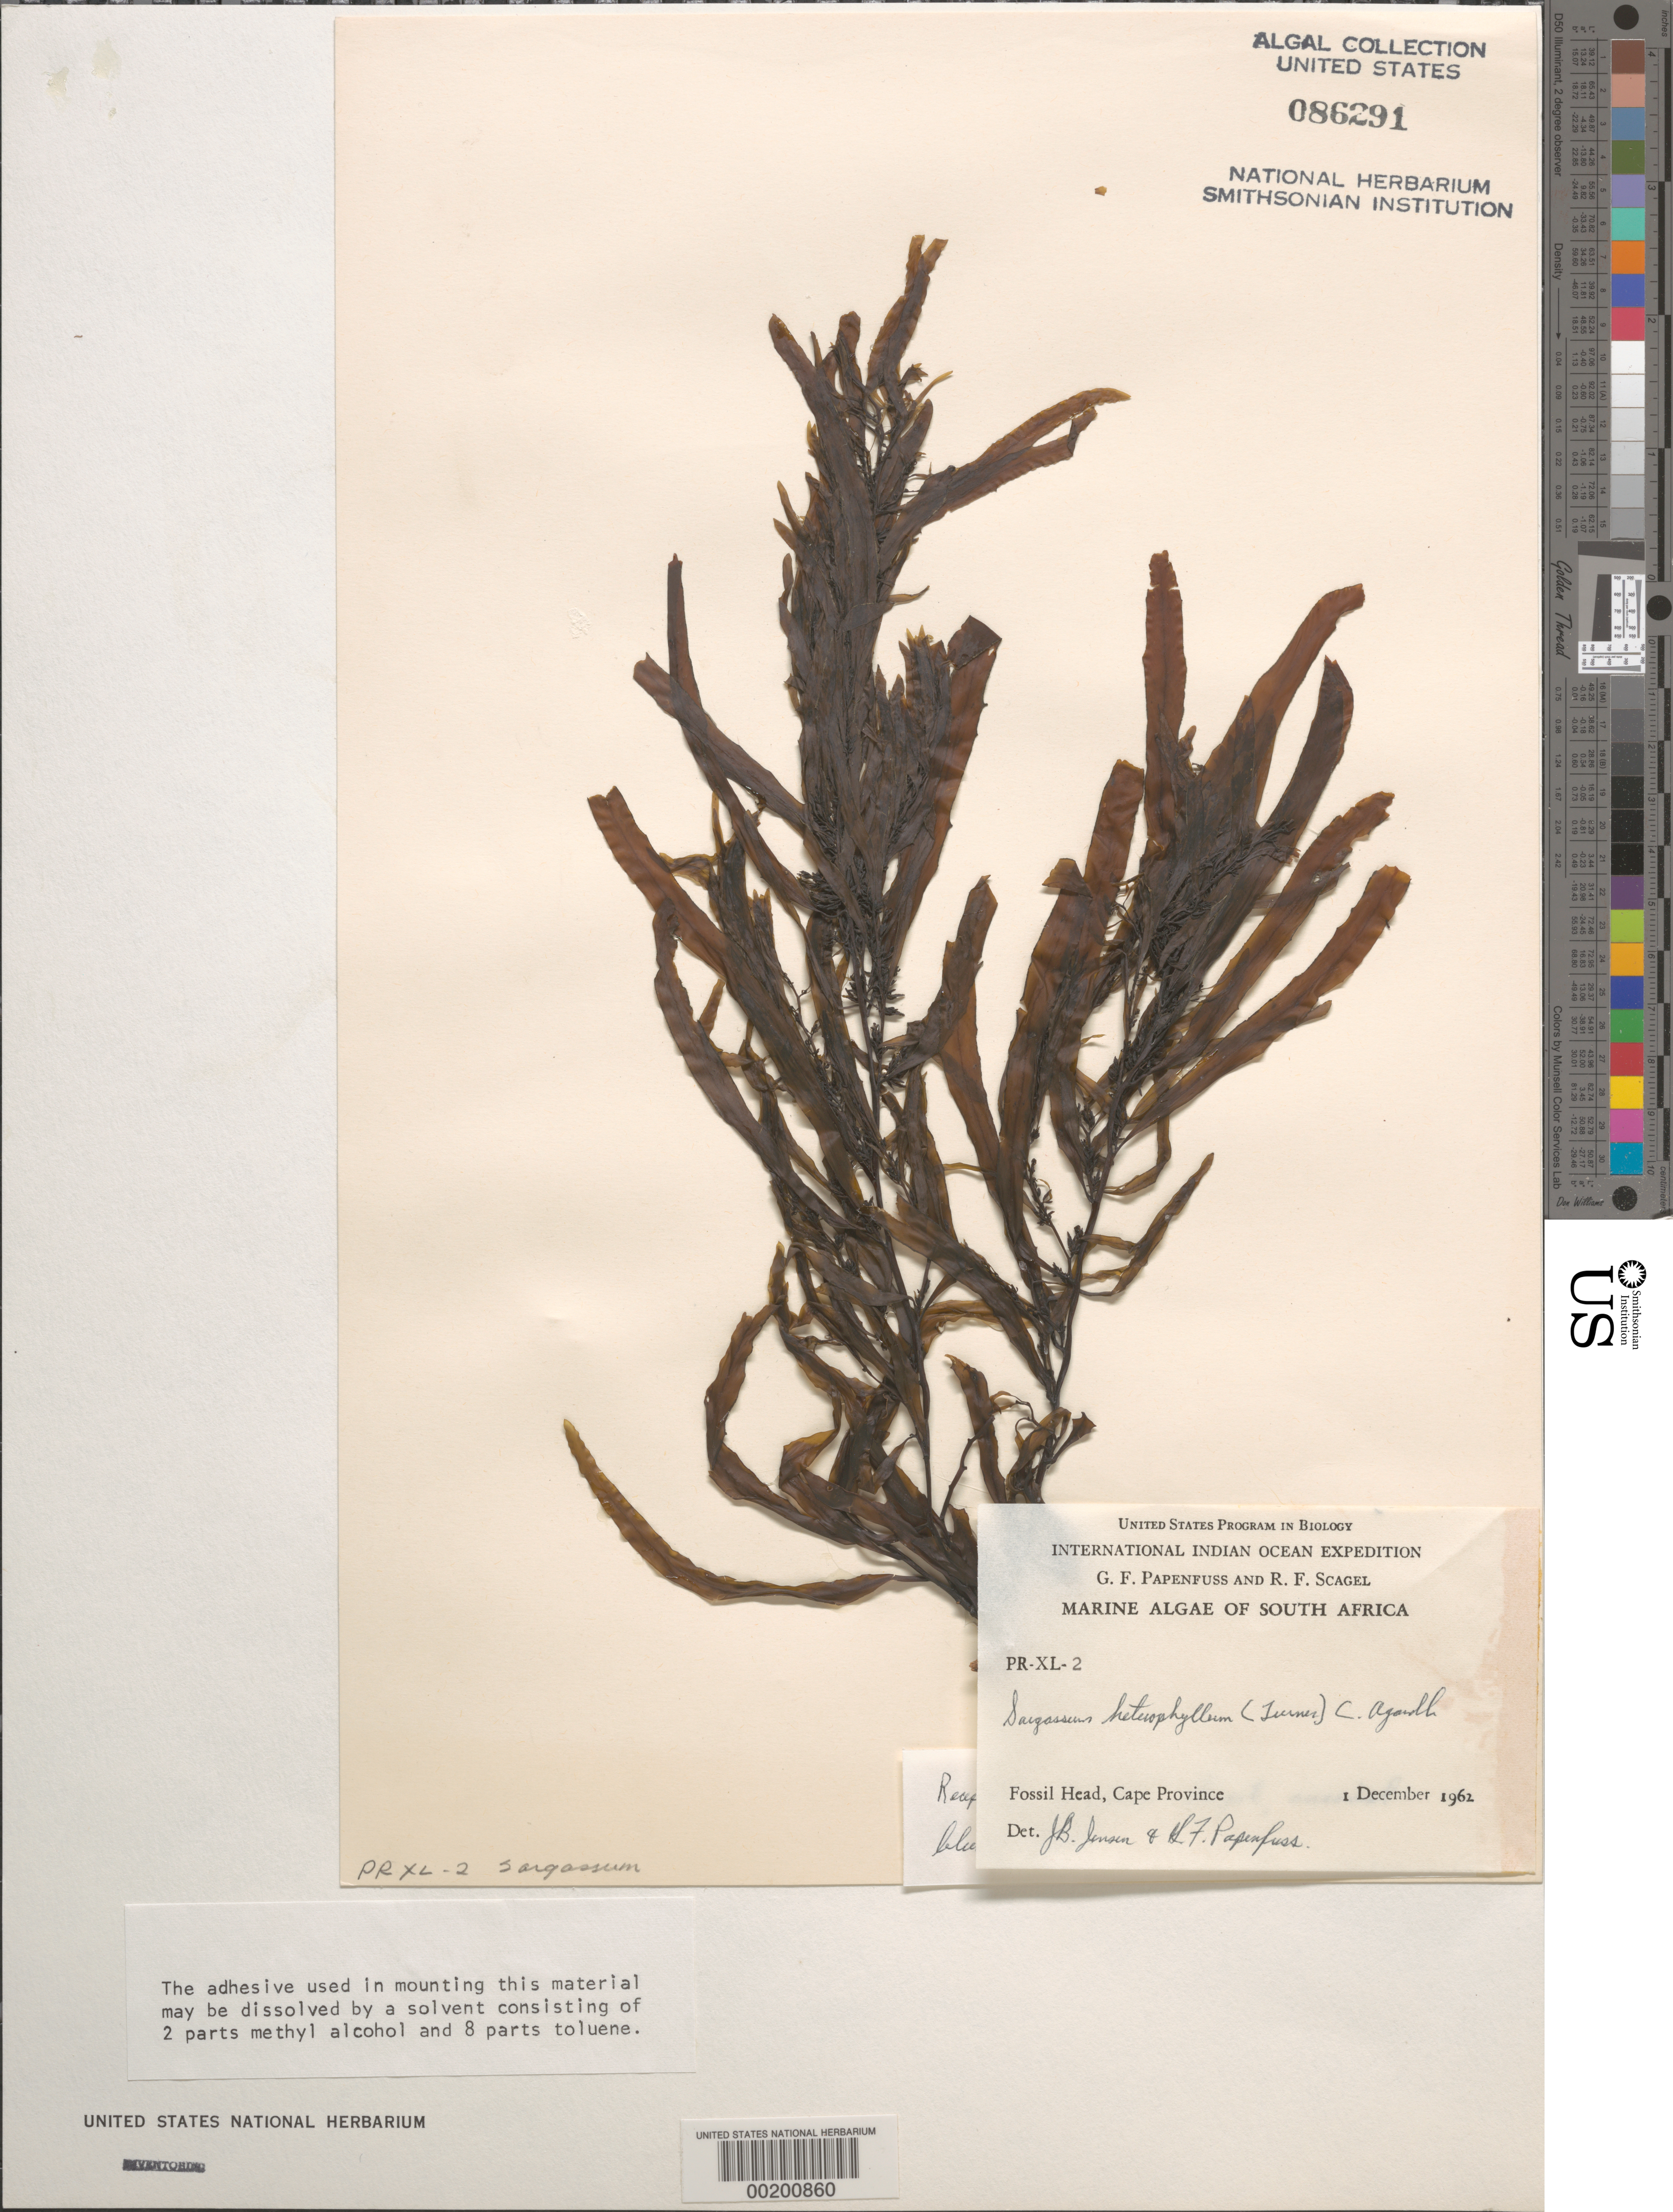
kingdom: Chromista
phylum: Ochrophyta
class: Phaeophyceae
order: Fucales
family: Sargassaceae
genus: Sargassum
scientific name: Sargassum incisifolium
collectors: G. Papenfuss & R. F. Scagel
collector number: PR-XL-2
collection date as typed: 01 Dec 1962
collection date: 1962-12-01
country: South Africa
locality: Fossil Head. Cape Province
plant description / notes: International Indian Ocean Expedition, 1962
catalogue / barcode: US 86291